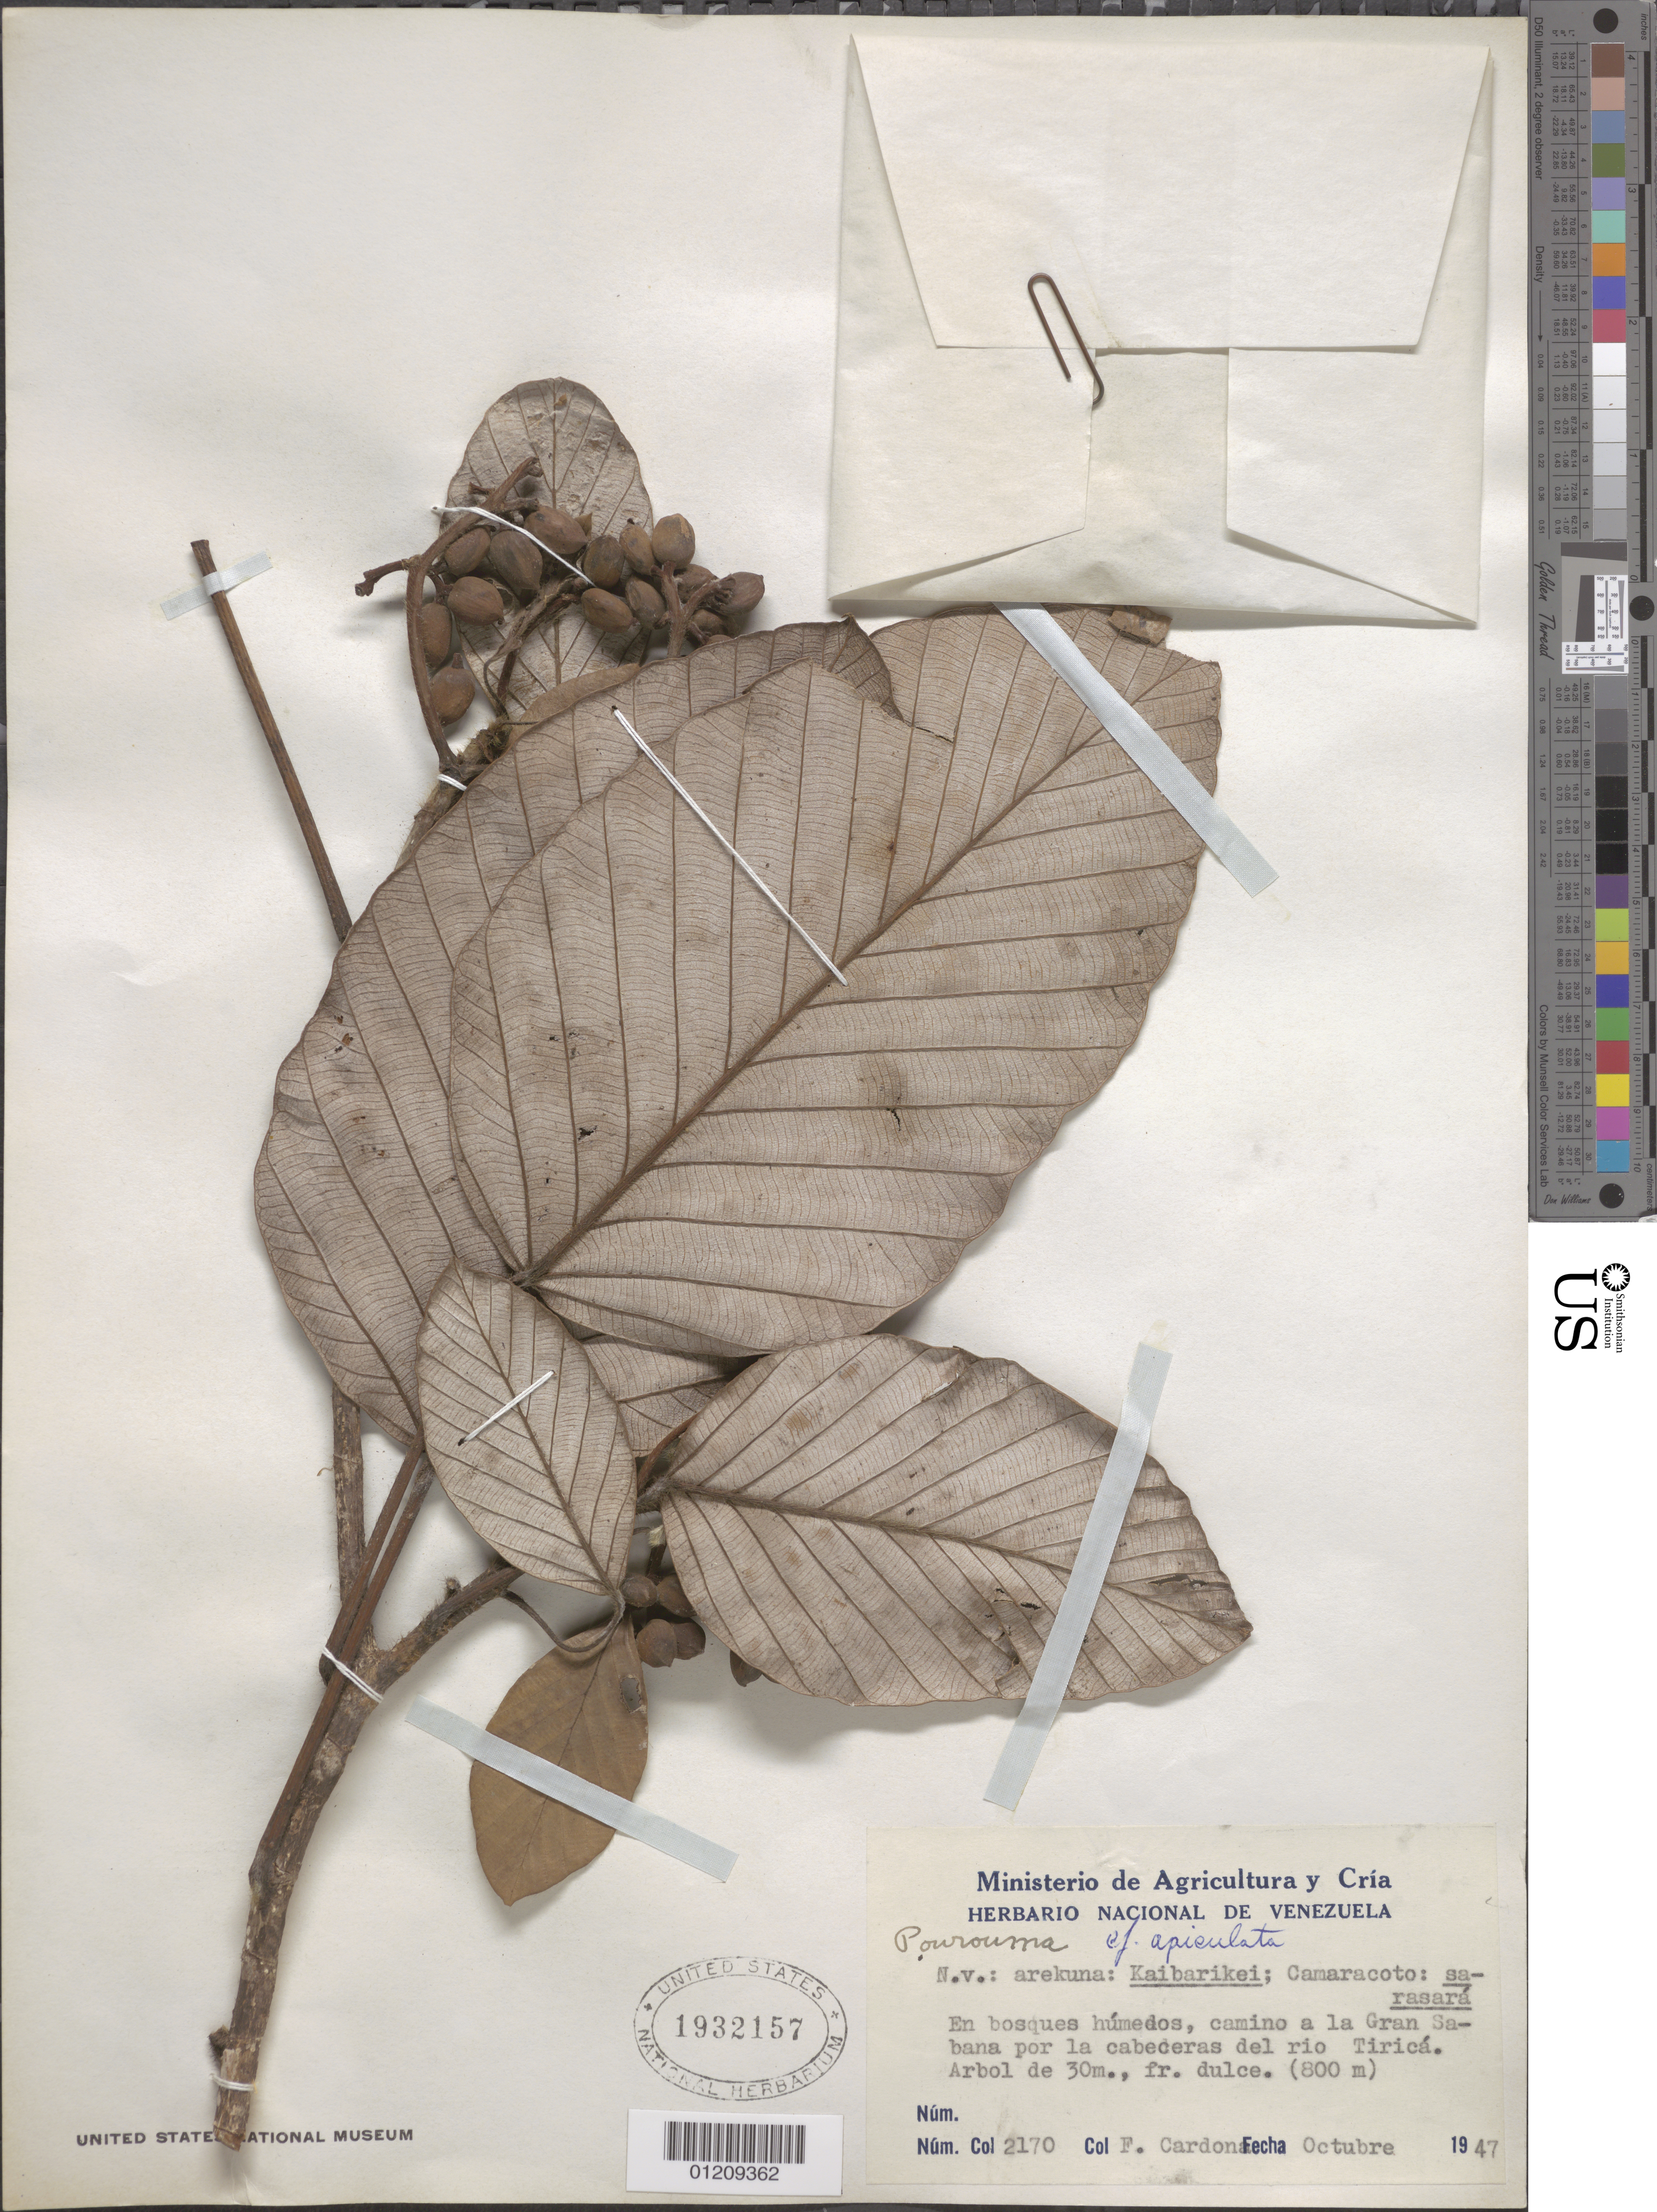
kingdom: Plantae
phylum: Tracheophyta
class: Magnoliopsida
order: Rosales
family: Urticaceae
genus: Pourouma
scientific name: Pourouma apiculata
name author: Spruce ex Benoist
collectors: F. Cardona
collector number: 2170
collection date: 1947-10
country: Venezuela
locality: Camino a la Gran Sabana por la cabeceras del rio Tiricá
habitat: Bosques humedos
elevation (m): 800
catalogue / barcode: US 1932157